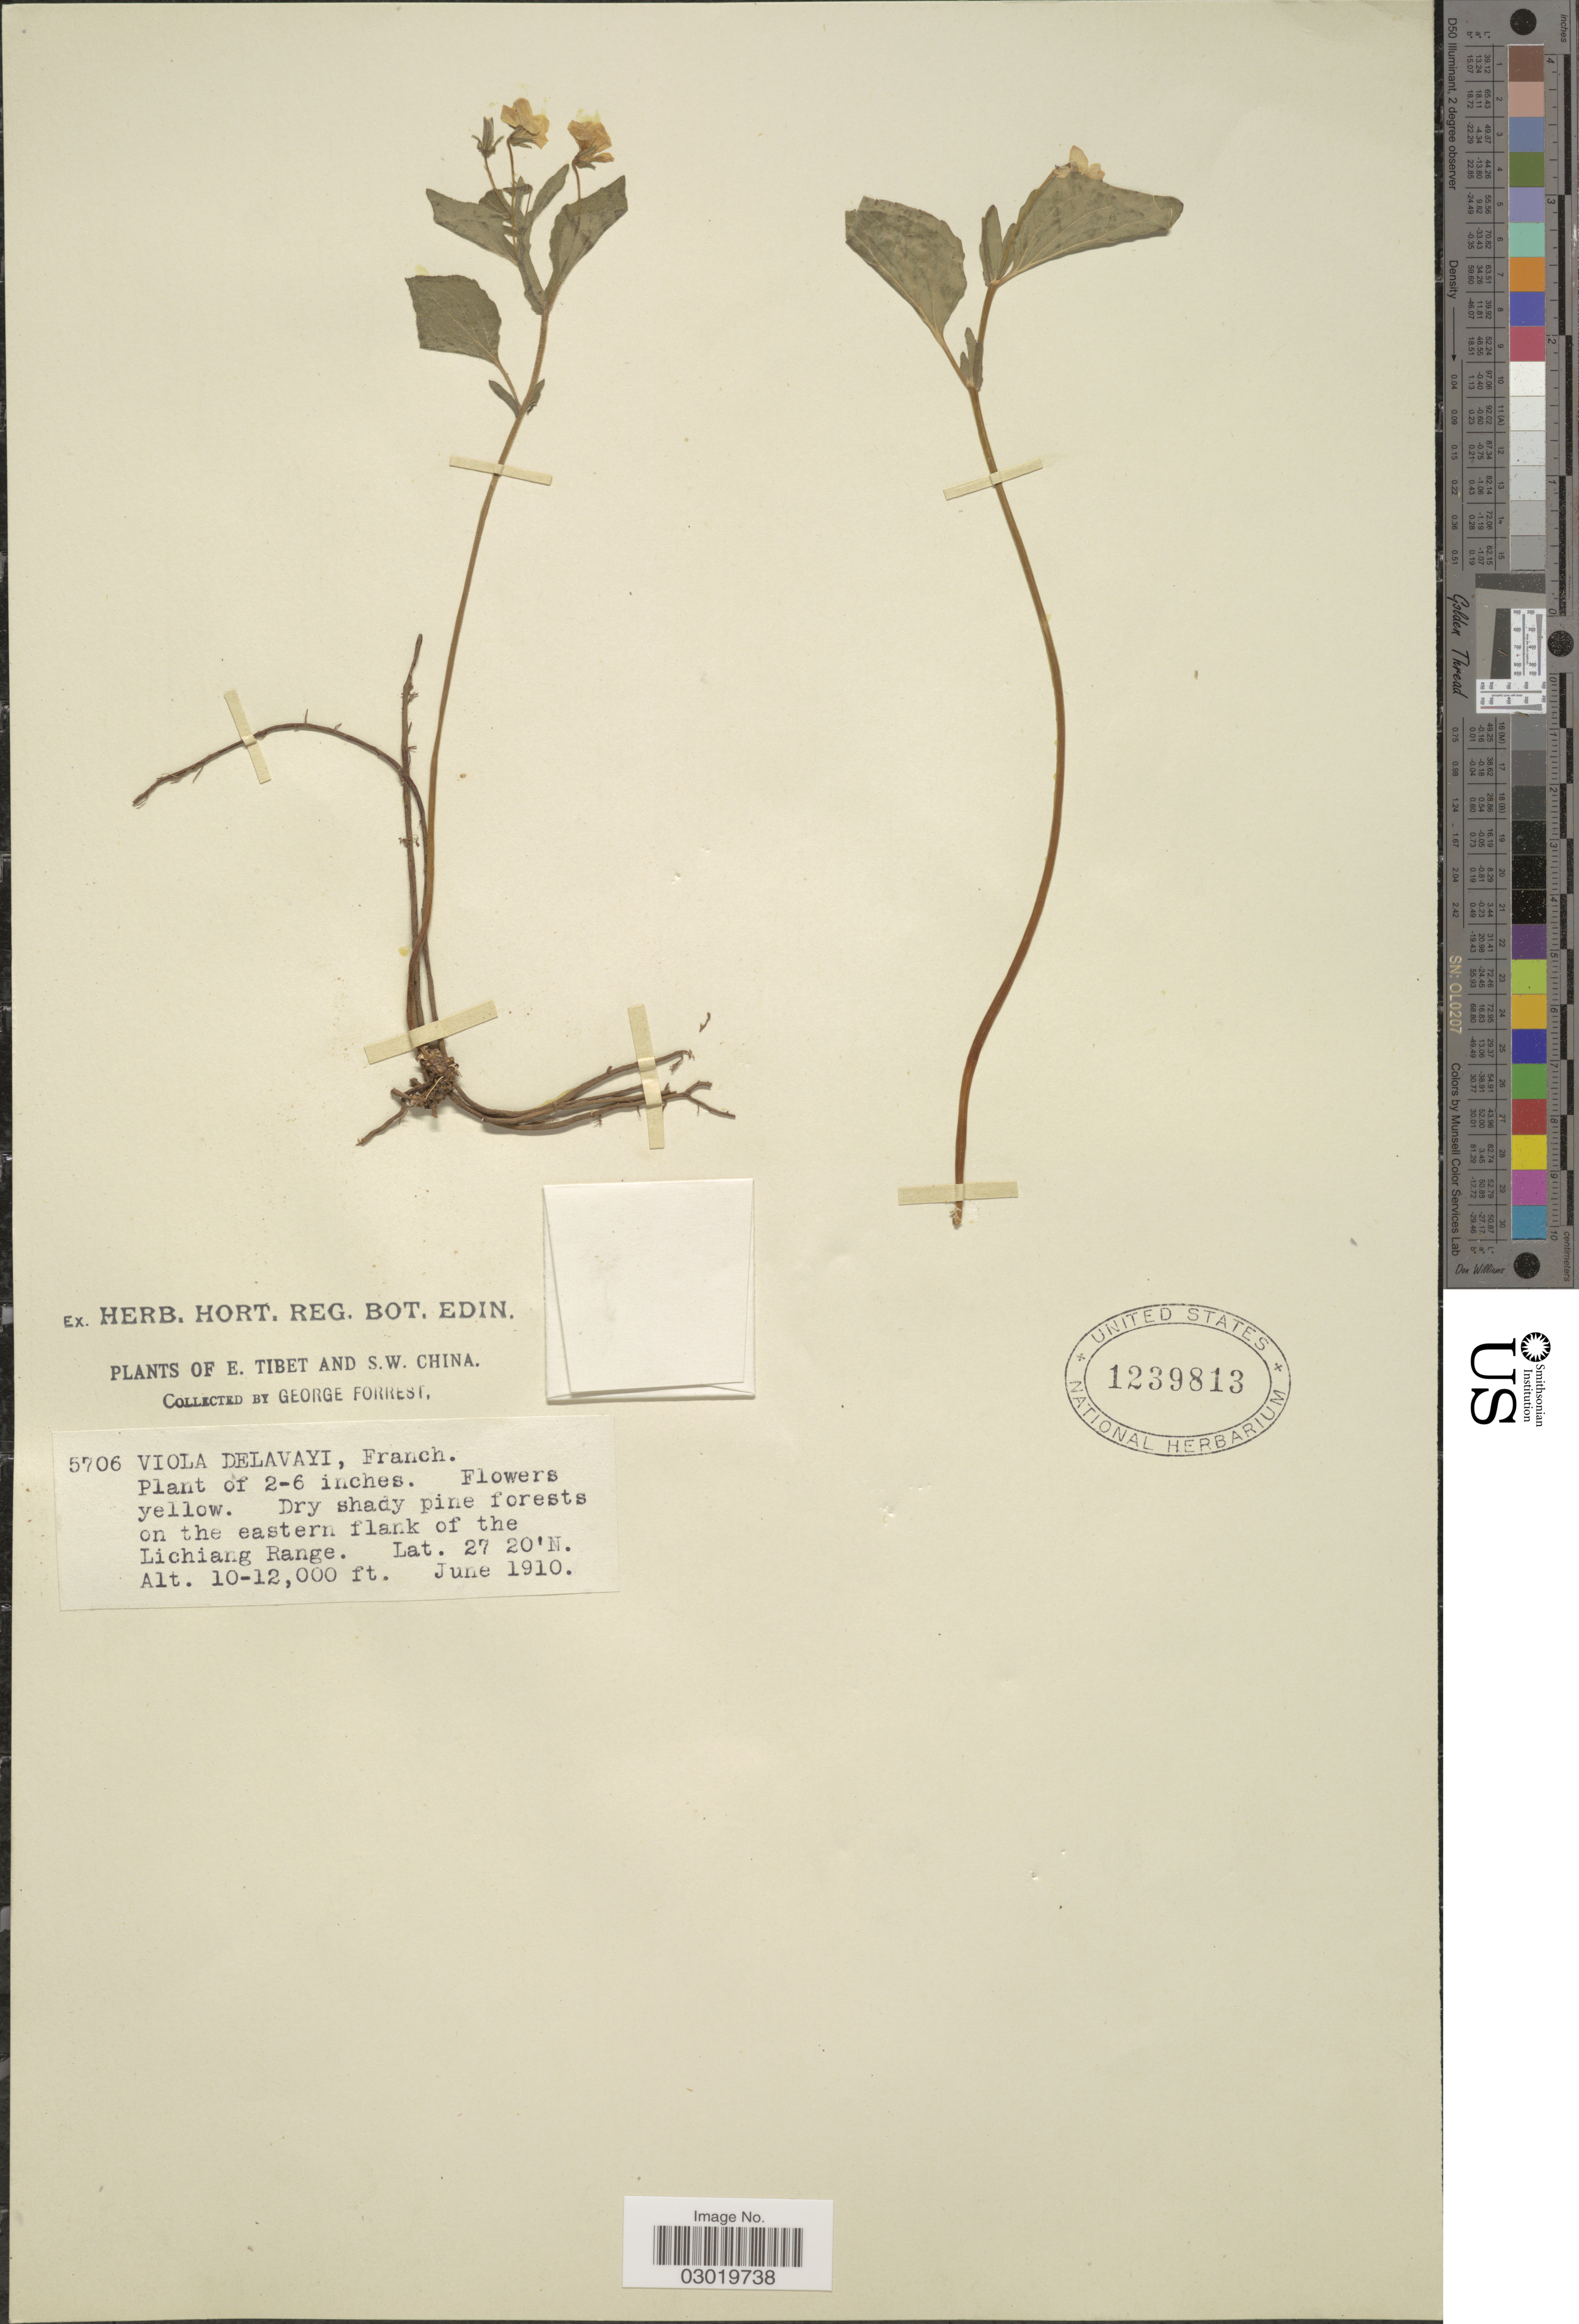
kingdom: Plantae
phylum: Tracheophyta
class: Magnoliopsida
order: Malpighiales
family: Violaceae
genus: Viola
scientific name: Viola delavayi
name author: Franch.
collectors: G. Forrest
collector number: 5706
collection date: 1910-06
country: China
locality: E. Tibet and S.W. China. Dry shady pine forests on the eastern flank of the Lichiang Range.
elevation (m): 3048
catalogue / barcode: US 1239813